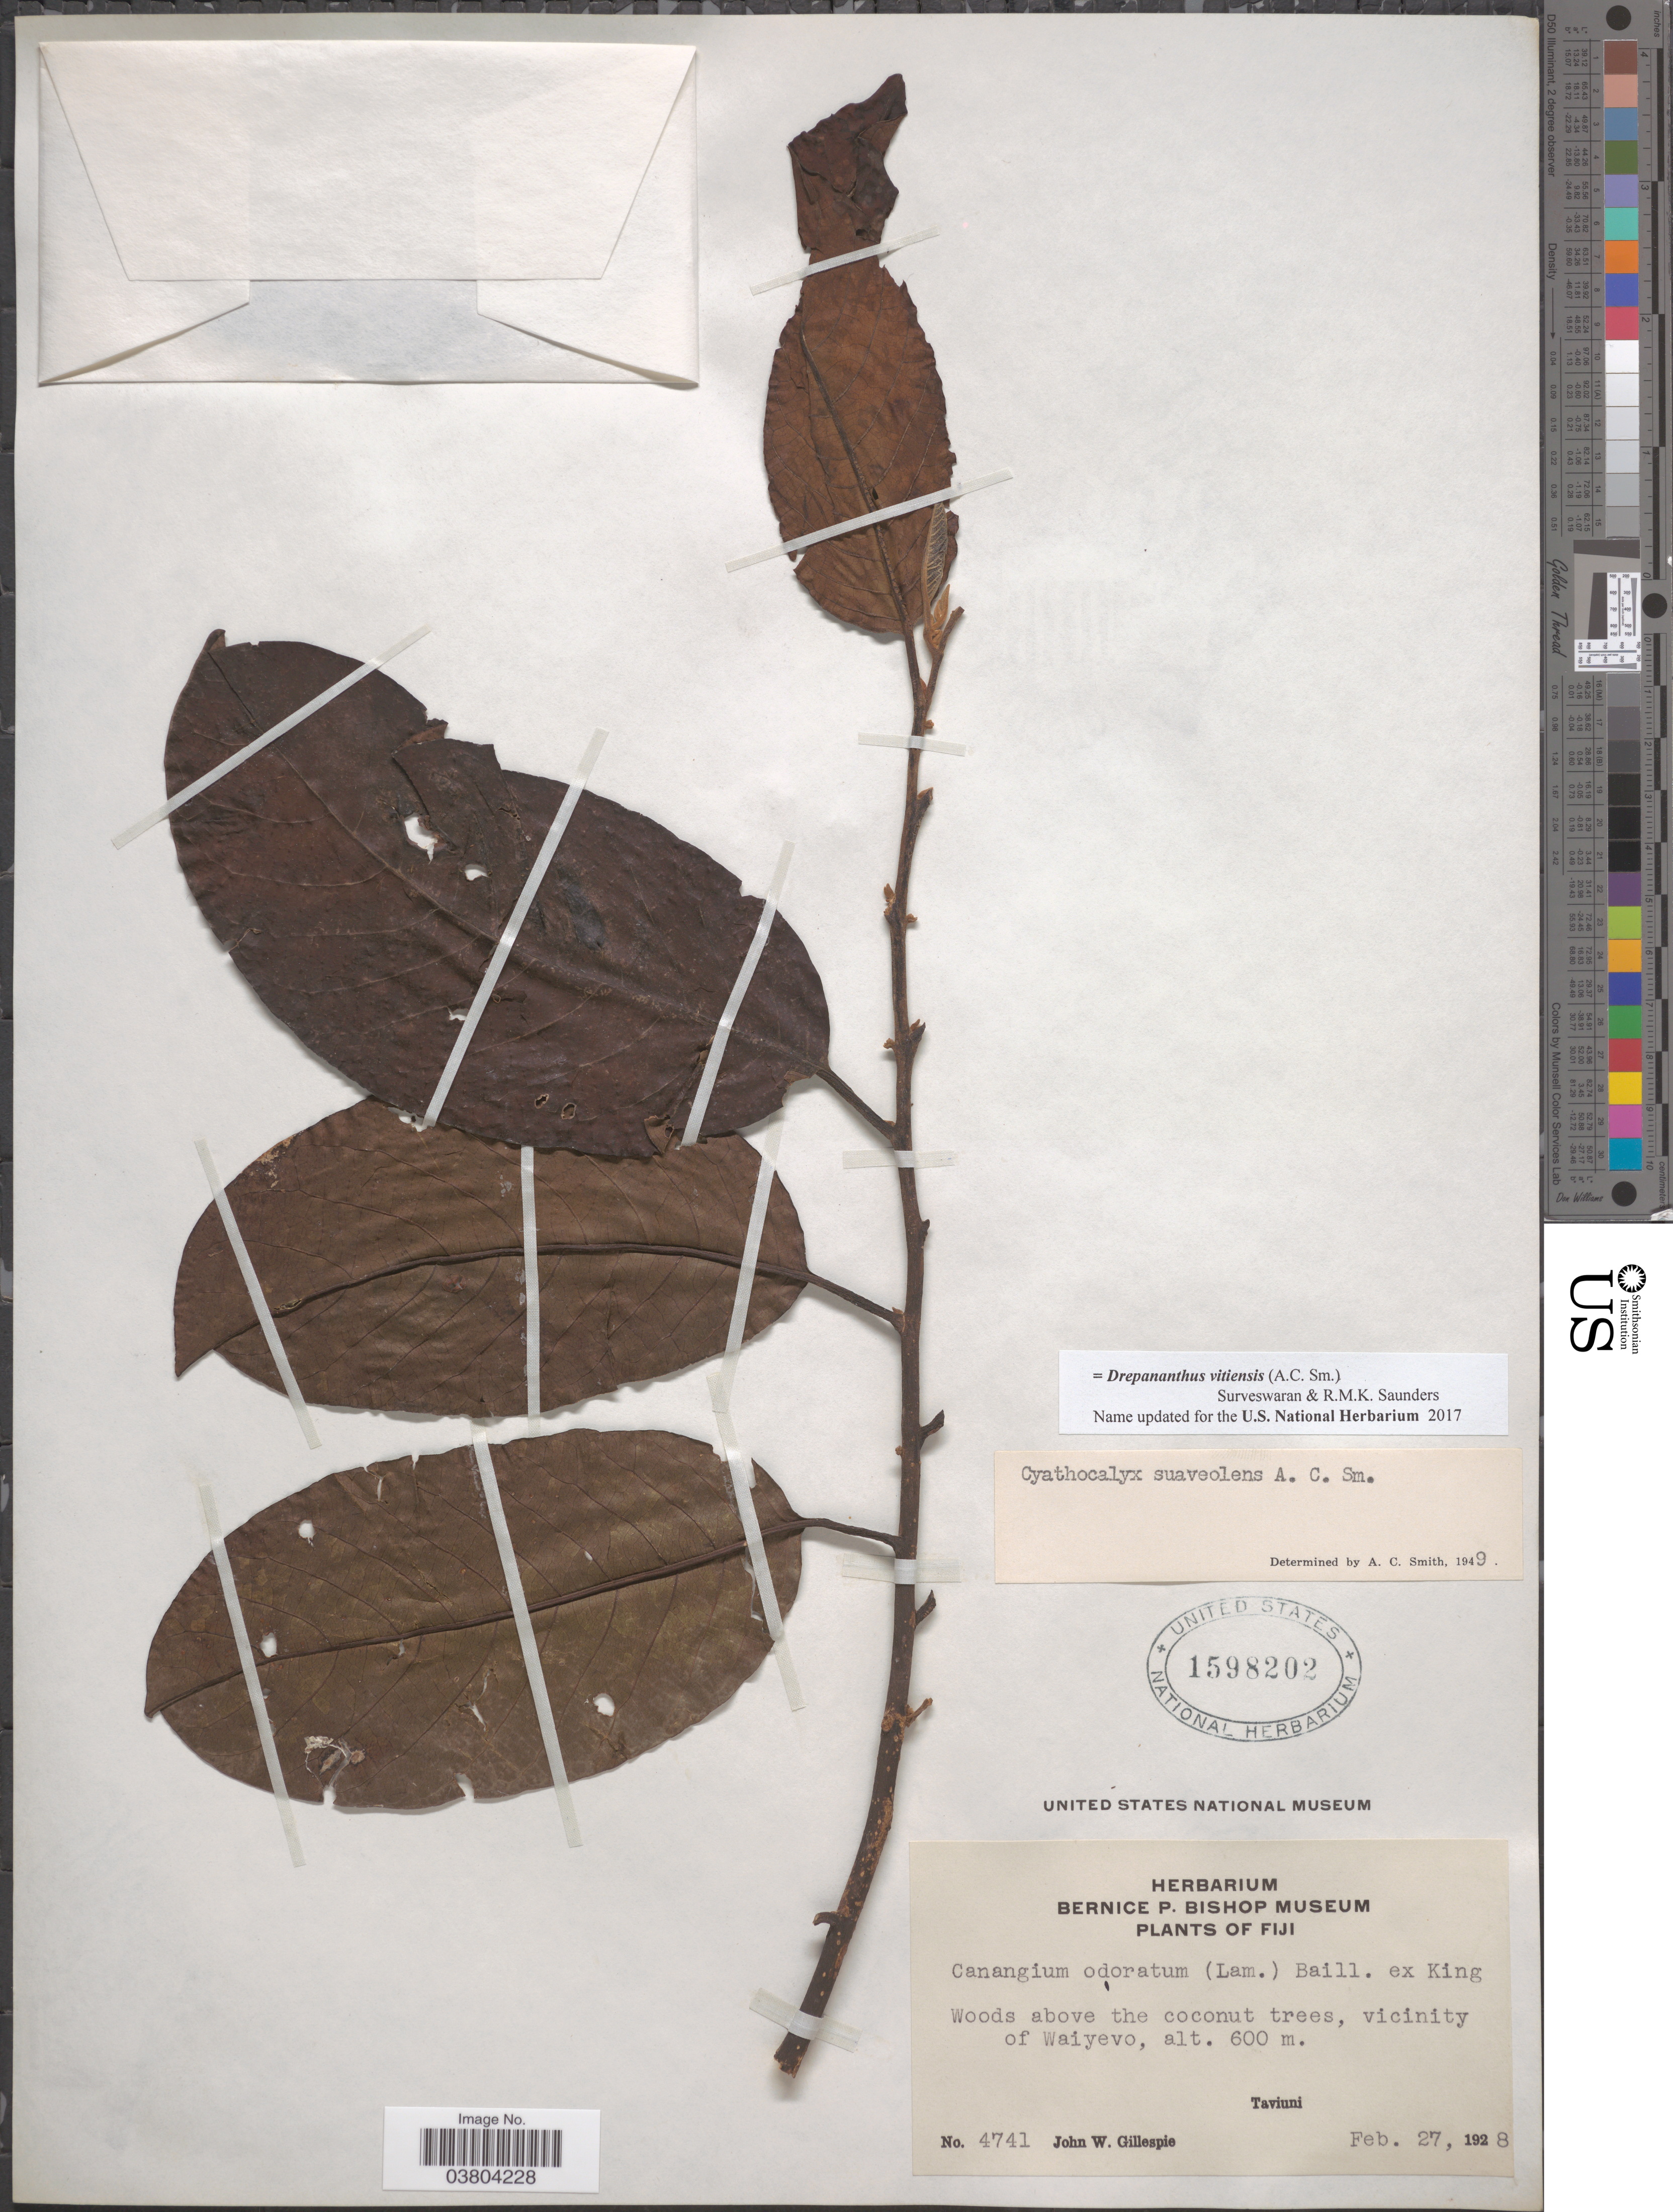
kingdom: Plantae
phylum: Tracheophyta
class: Magnoliopsida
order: Magnoliales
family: Annonaceae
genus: Drepananthus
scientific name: Drepananthus vitiensis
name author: (A.C. Sm.) Surveswaran & R.M.K. Saunders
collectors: J. W. Gillespie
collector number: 4741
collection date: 1928-02-27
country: Fiji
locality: Vicinity of Waiyevo. Taviuni.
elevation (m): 600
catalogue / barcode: US 1598202